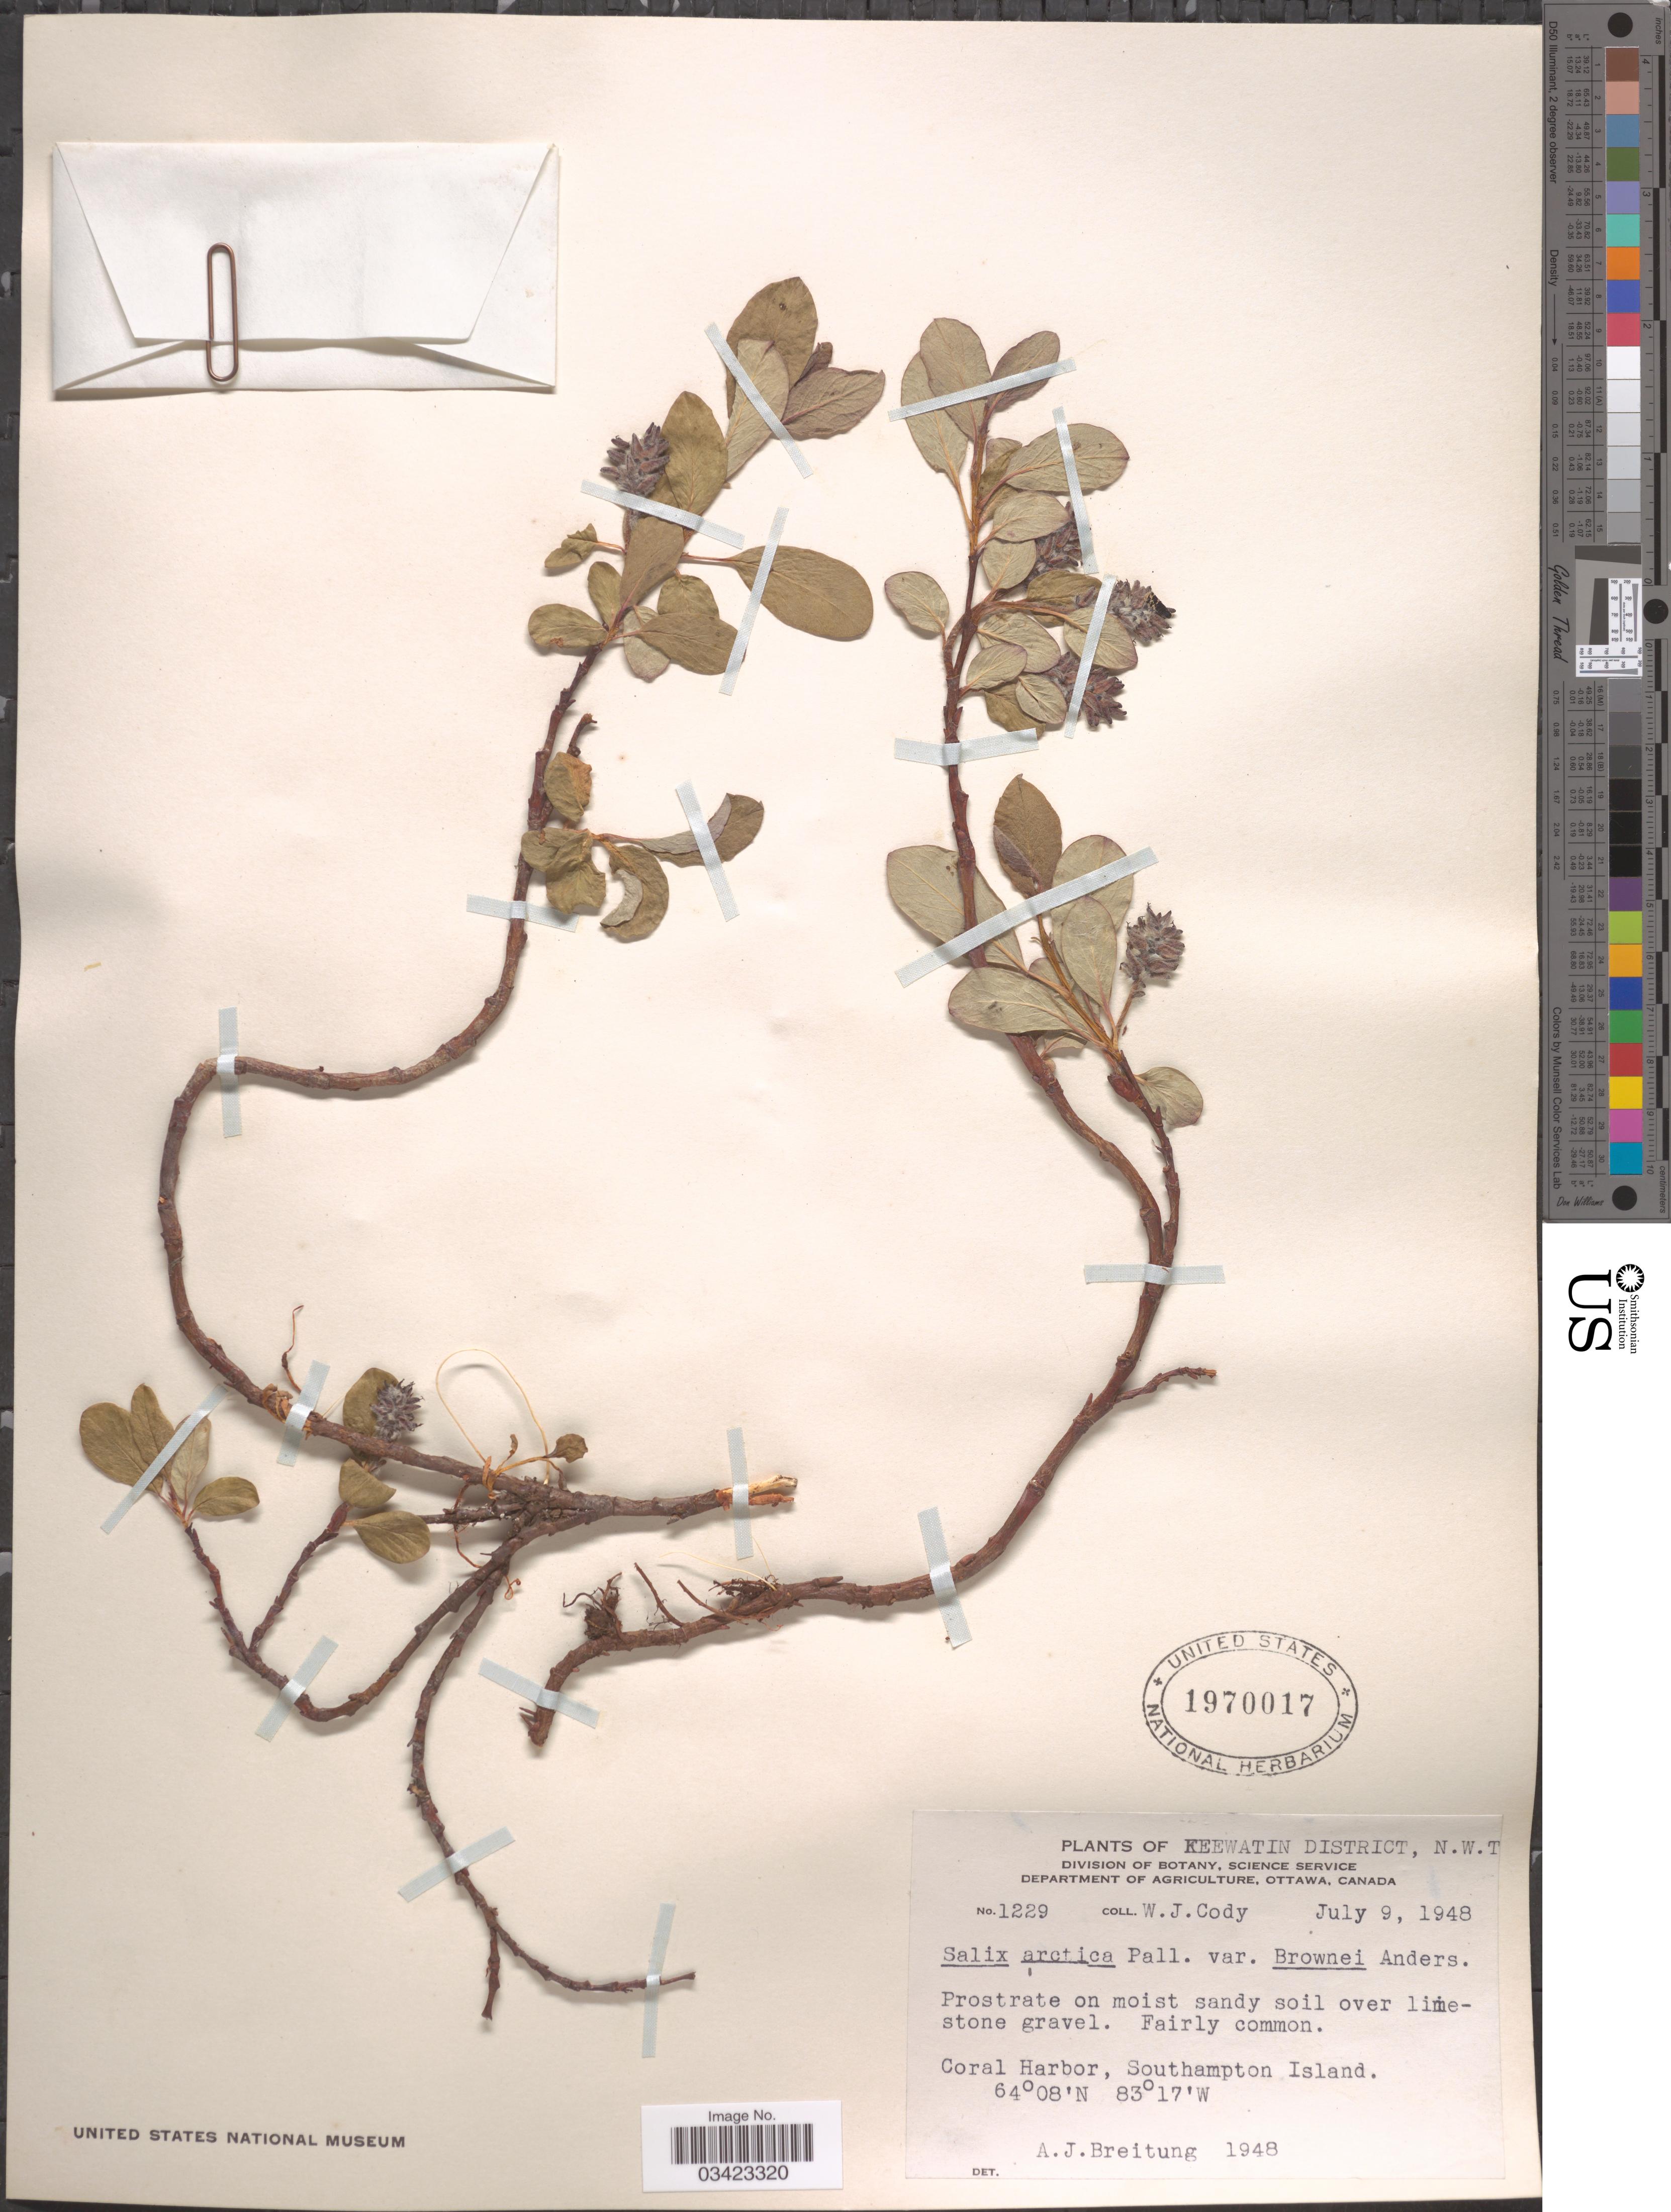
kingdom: Plantae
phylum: Tracheophyta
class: Magnoliopsida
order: Malpighiales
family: Salicaceae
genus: Salix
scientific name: Salix arctica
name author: Pall.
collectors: W. Cody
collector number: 1229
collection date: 1948-07-09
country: Canada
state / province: Northwest Territories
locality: Keewatin District. Coral Harbor, Southampton Island.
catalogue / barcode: US 1970017